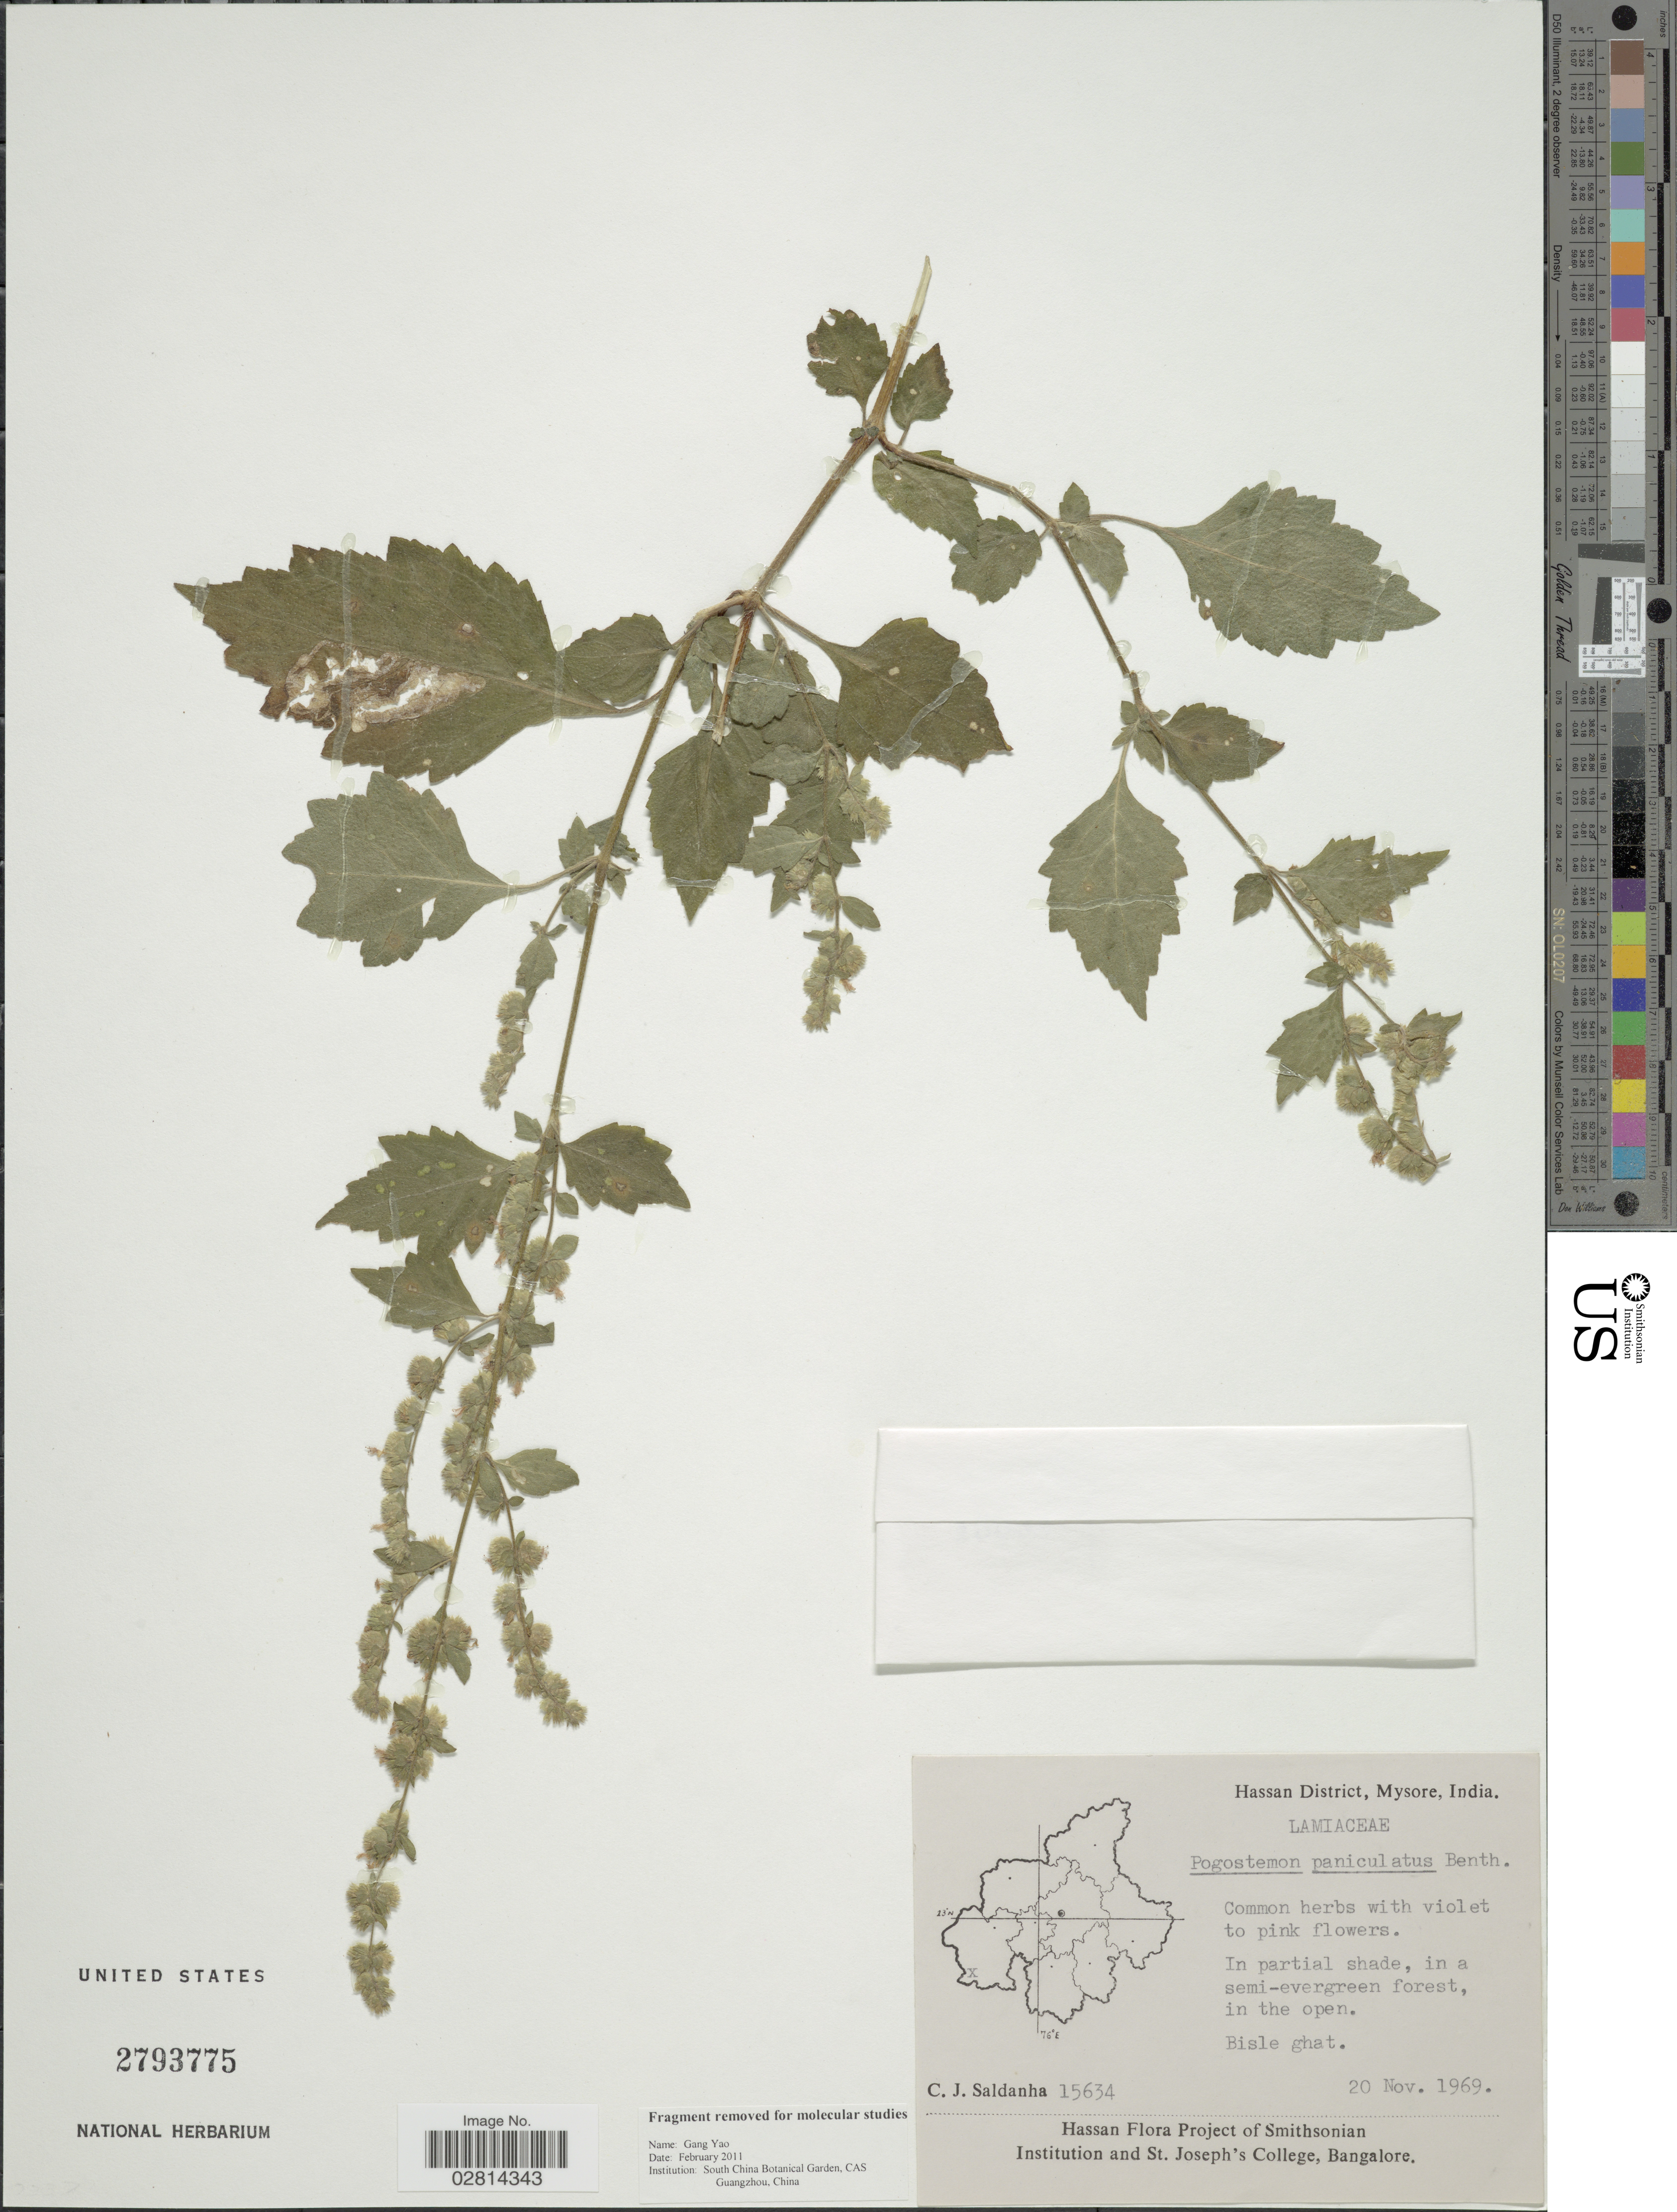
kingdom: Plantae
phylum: Tracheophyta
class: Magnoliopsida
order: Lamiales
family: Lamiaceae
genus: Pogostemon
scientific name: Pogostemon paniculatus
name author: Benth.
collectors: C. J. Saldanha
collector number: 15634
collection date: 1969-11-20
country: India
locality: Hassan District, Mysore. Bisle ghat.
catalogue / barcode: US 2793775